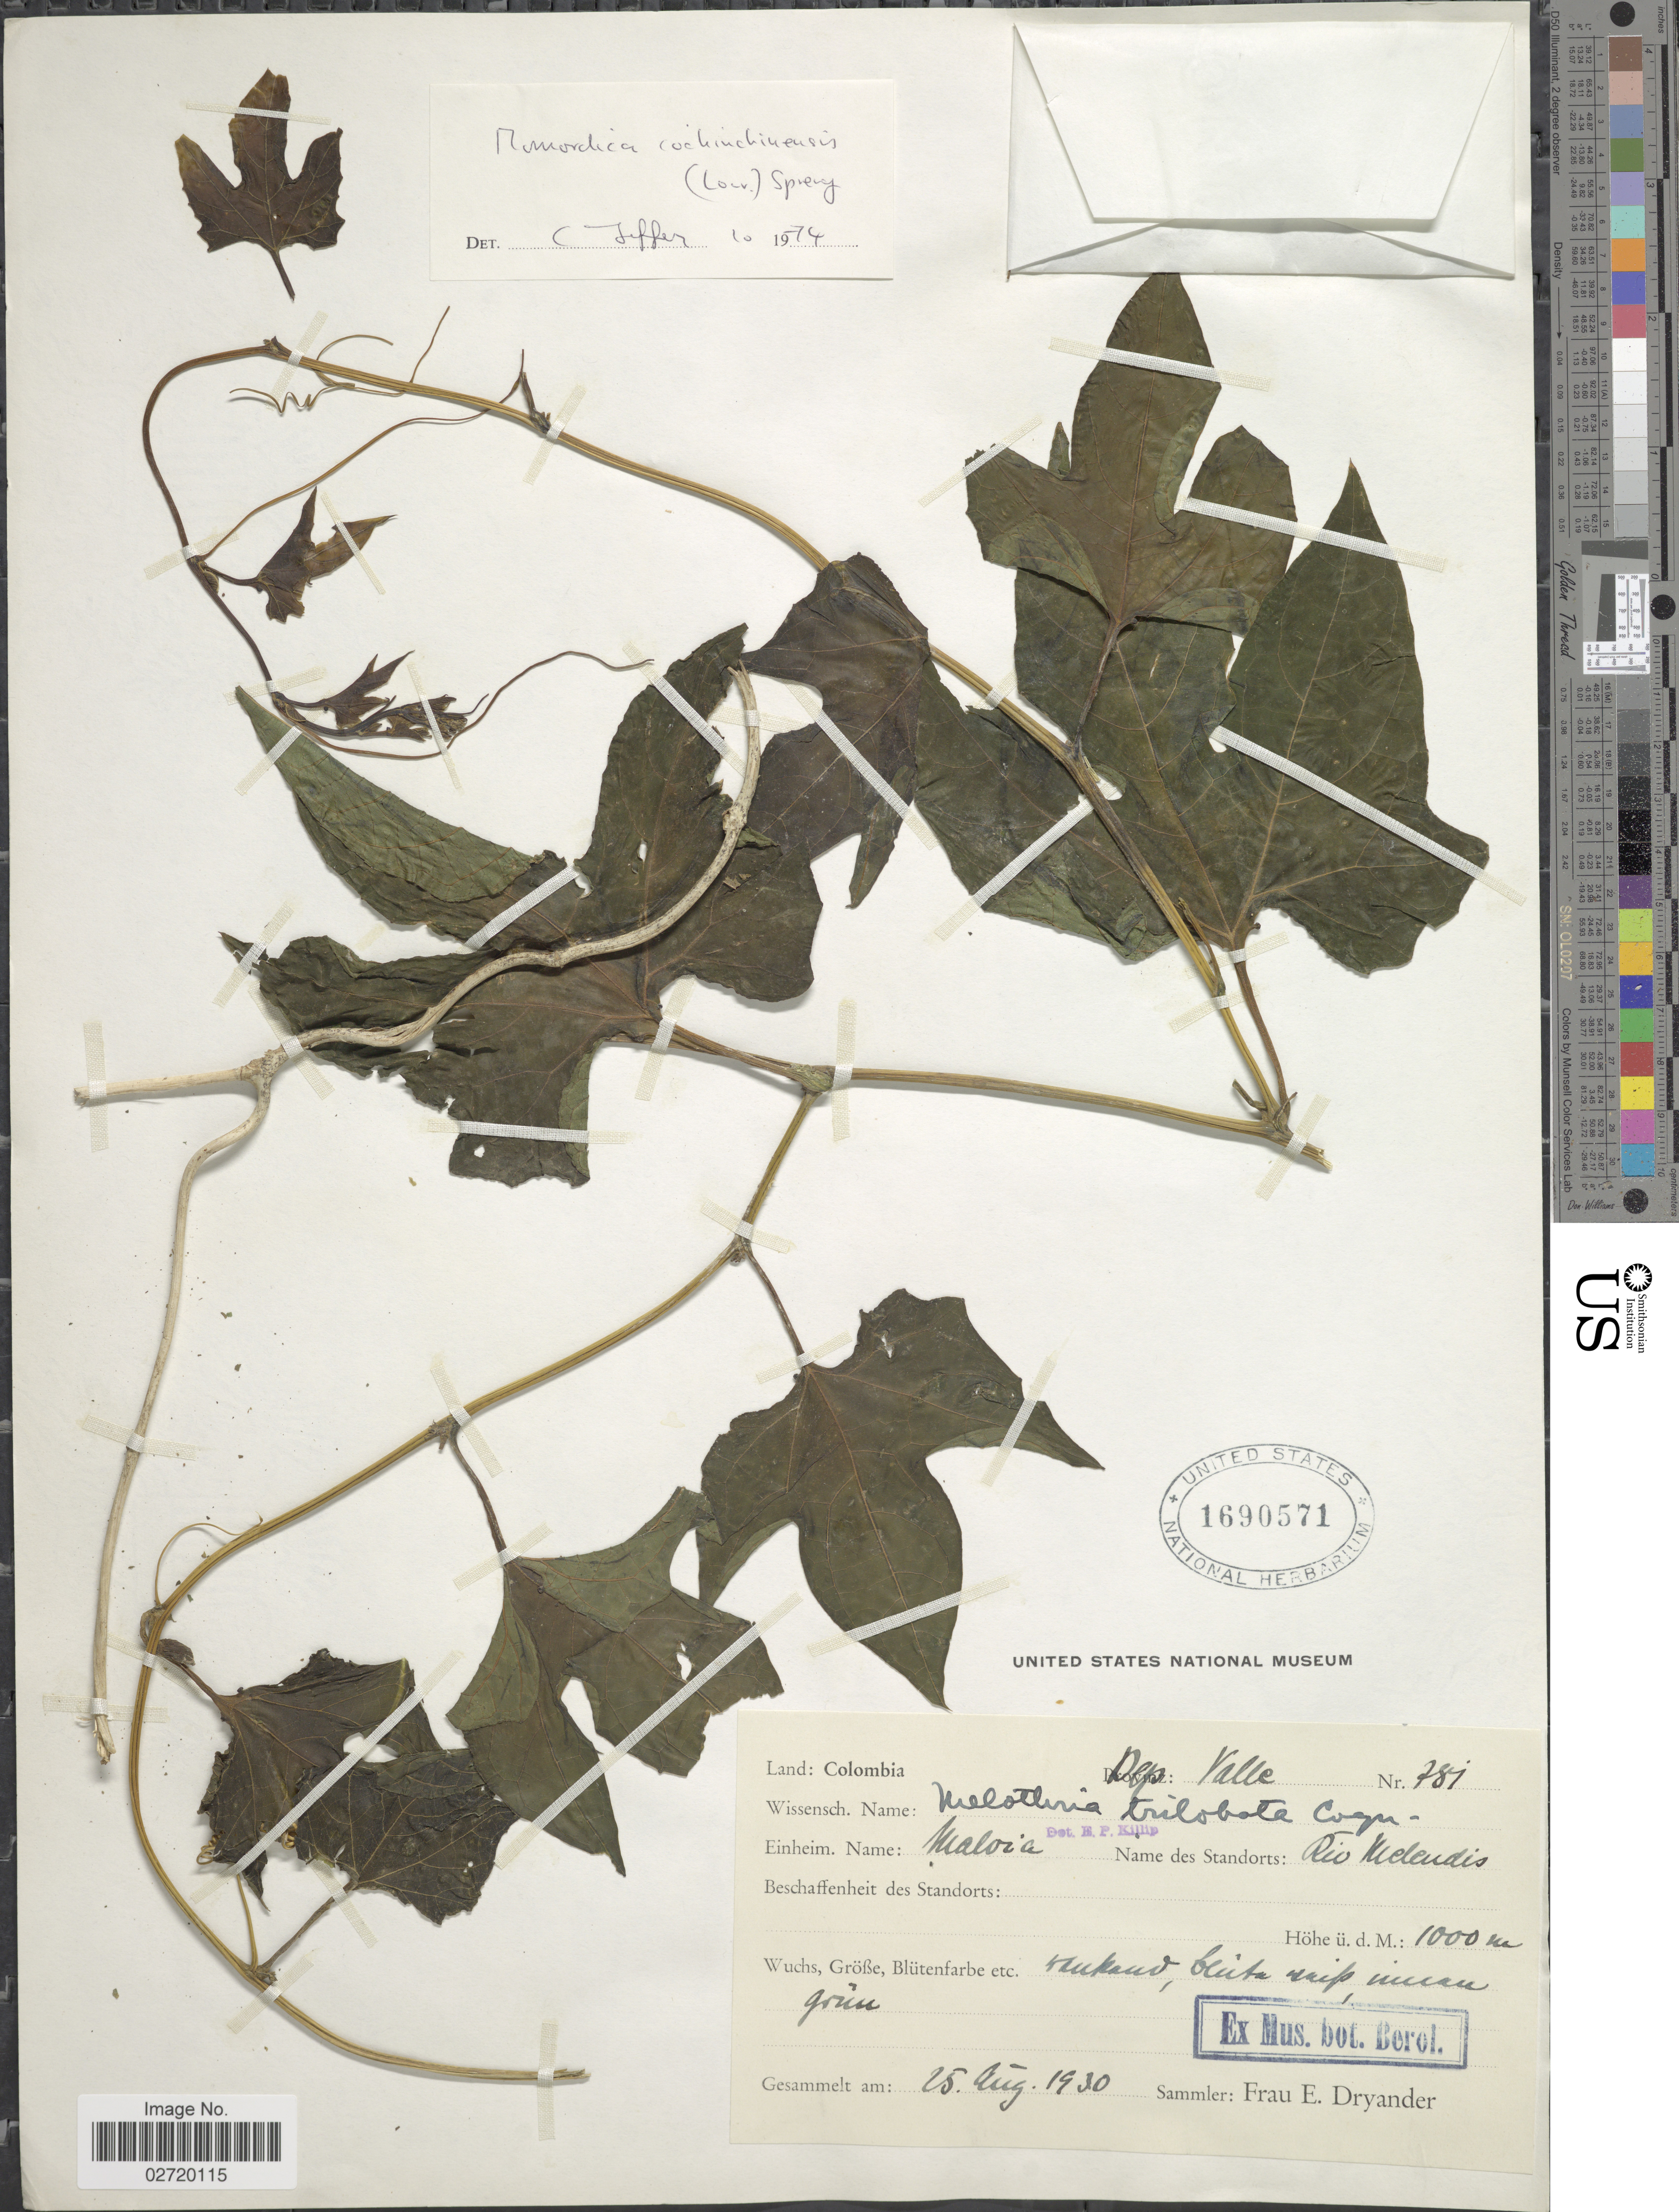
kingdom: Plantae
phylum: Tracheophyta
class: Magnoliopsida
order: Cucurbitales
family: Cucurbitaceae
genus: Momordica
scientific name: Momordica charantia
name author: L.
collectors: F. Dryander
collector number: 781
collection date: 1930-08-25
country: Colombia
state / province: Valle del Cauca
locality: Dep. Valle, Rio Melendis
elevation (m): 1000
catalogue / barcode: US 1690571